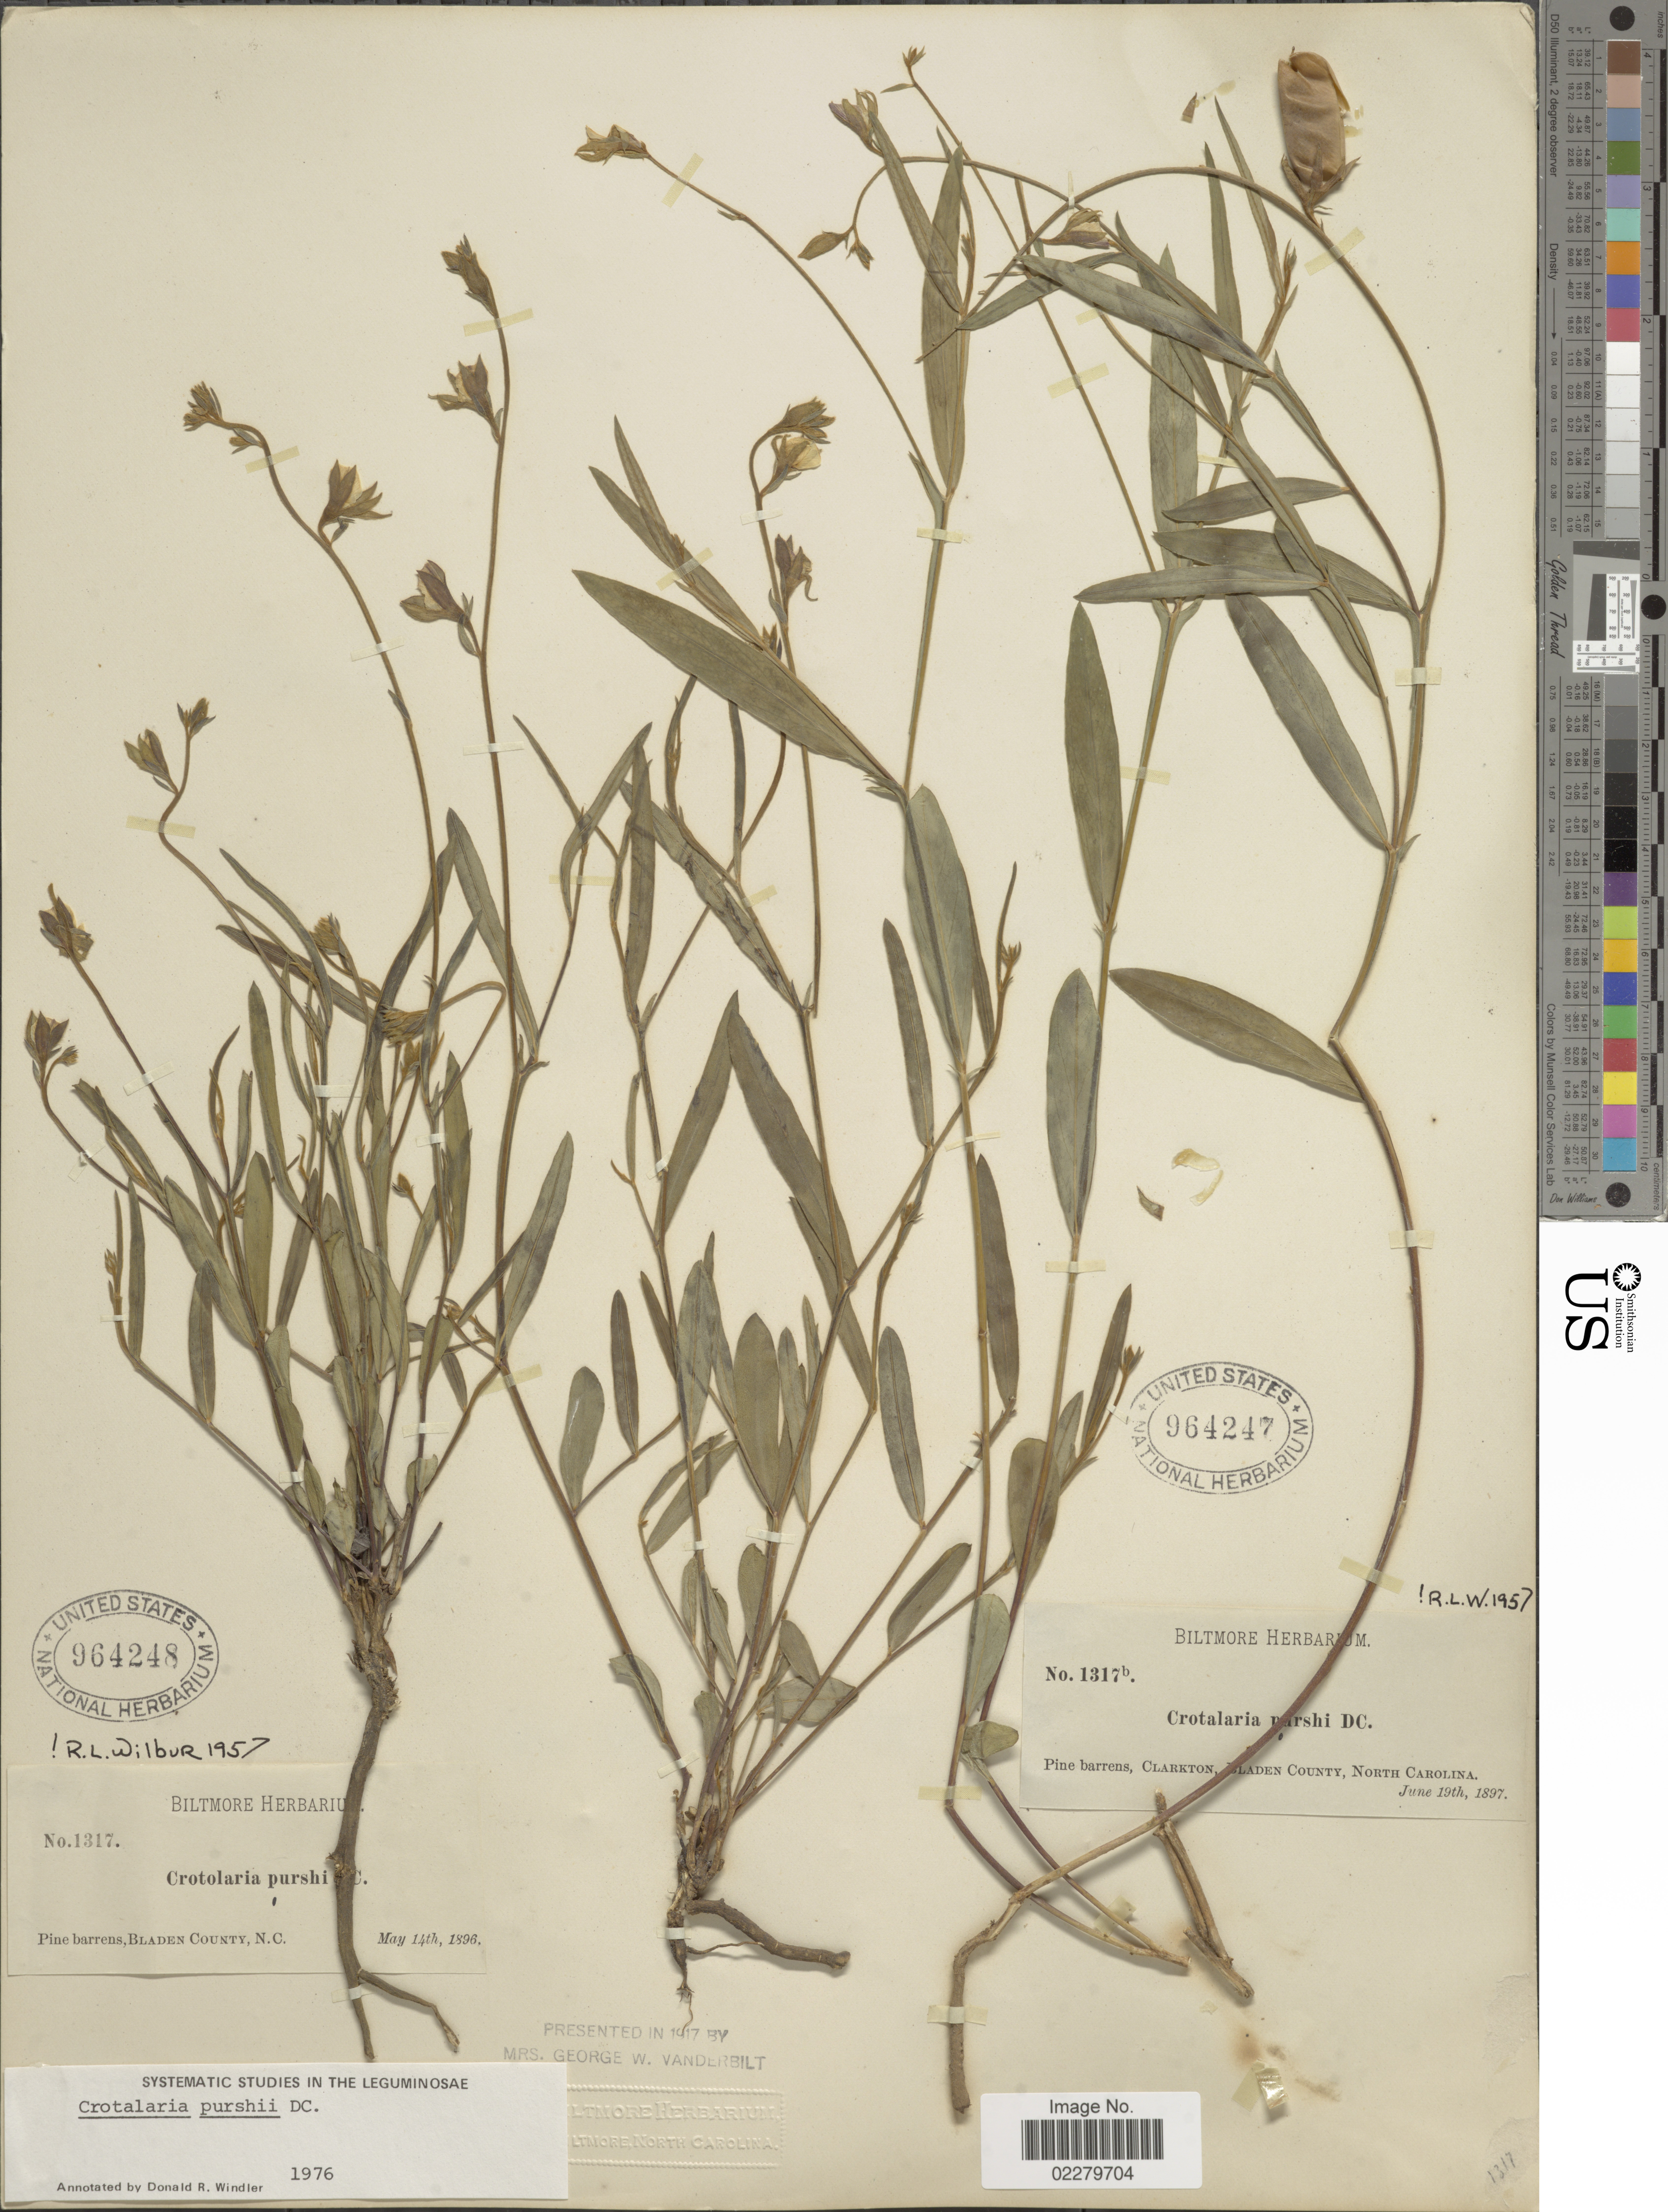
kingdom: Plantae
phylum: Tracheophyta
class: Magnoliopsida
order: Fabales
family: Fabaceae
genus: Crotalaria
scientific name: Crotalaria purshii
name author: DC.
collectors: ex herb. Biltmore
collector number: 1317b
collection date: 1897-06-19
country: United States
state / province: North Carolina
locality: Pine barrens, Clarkton, Bladen County, North Carolina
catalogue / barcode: US 964247